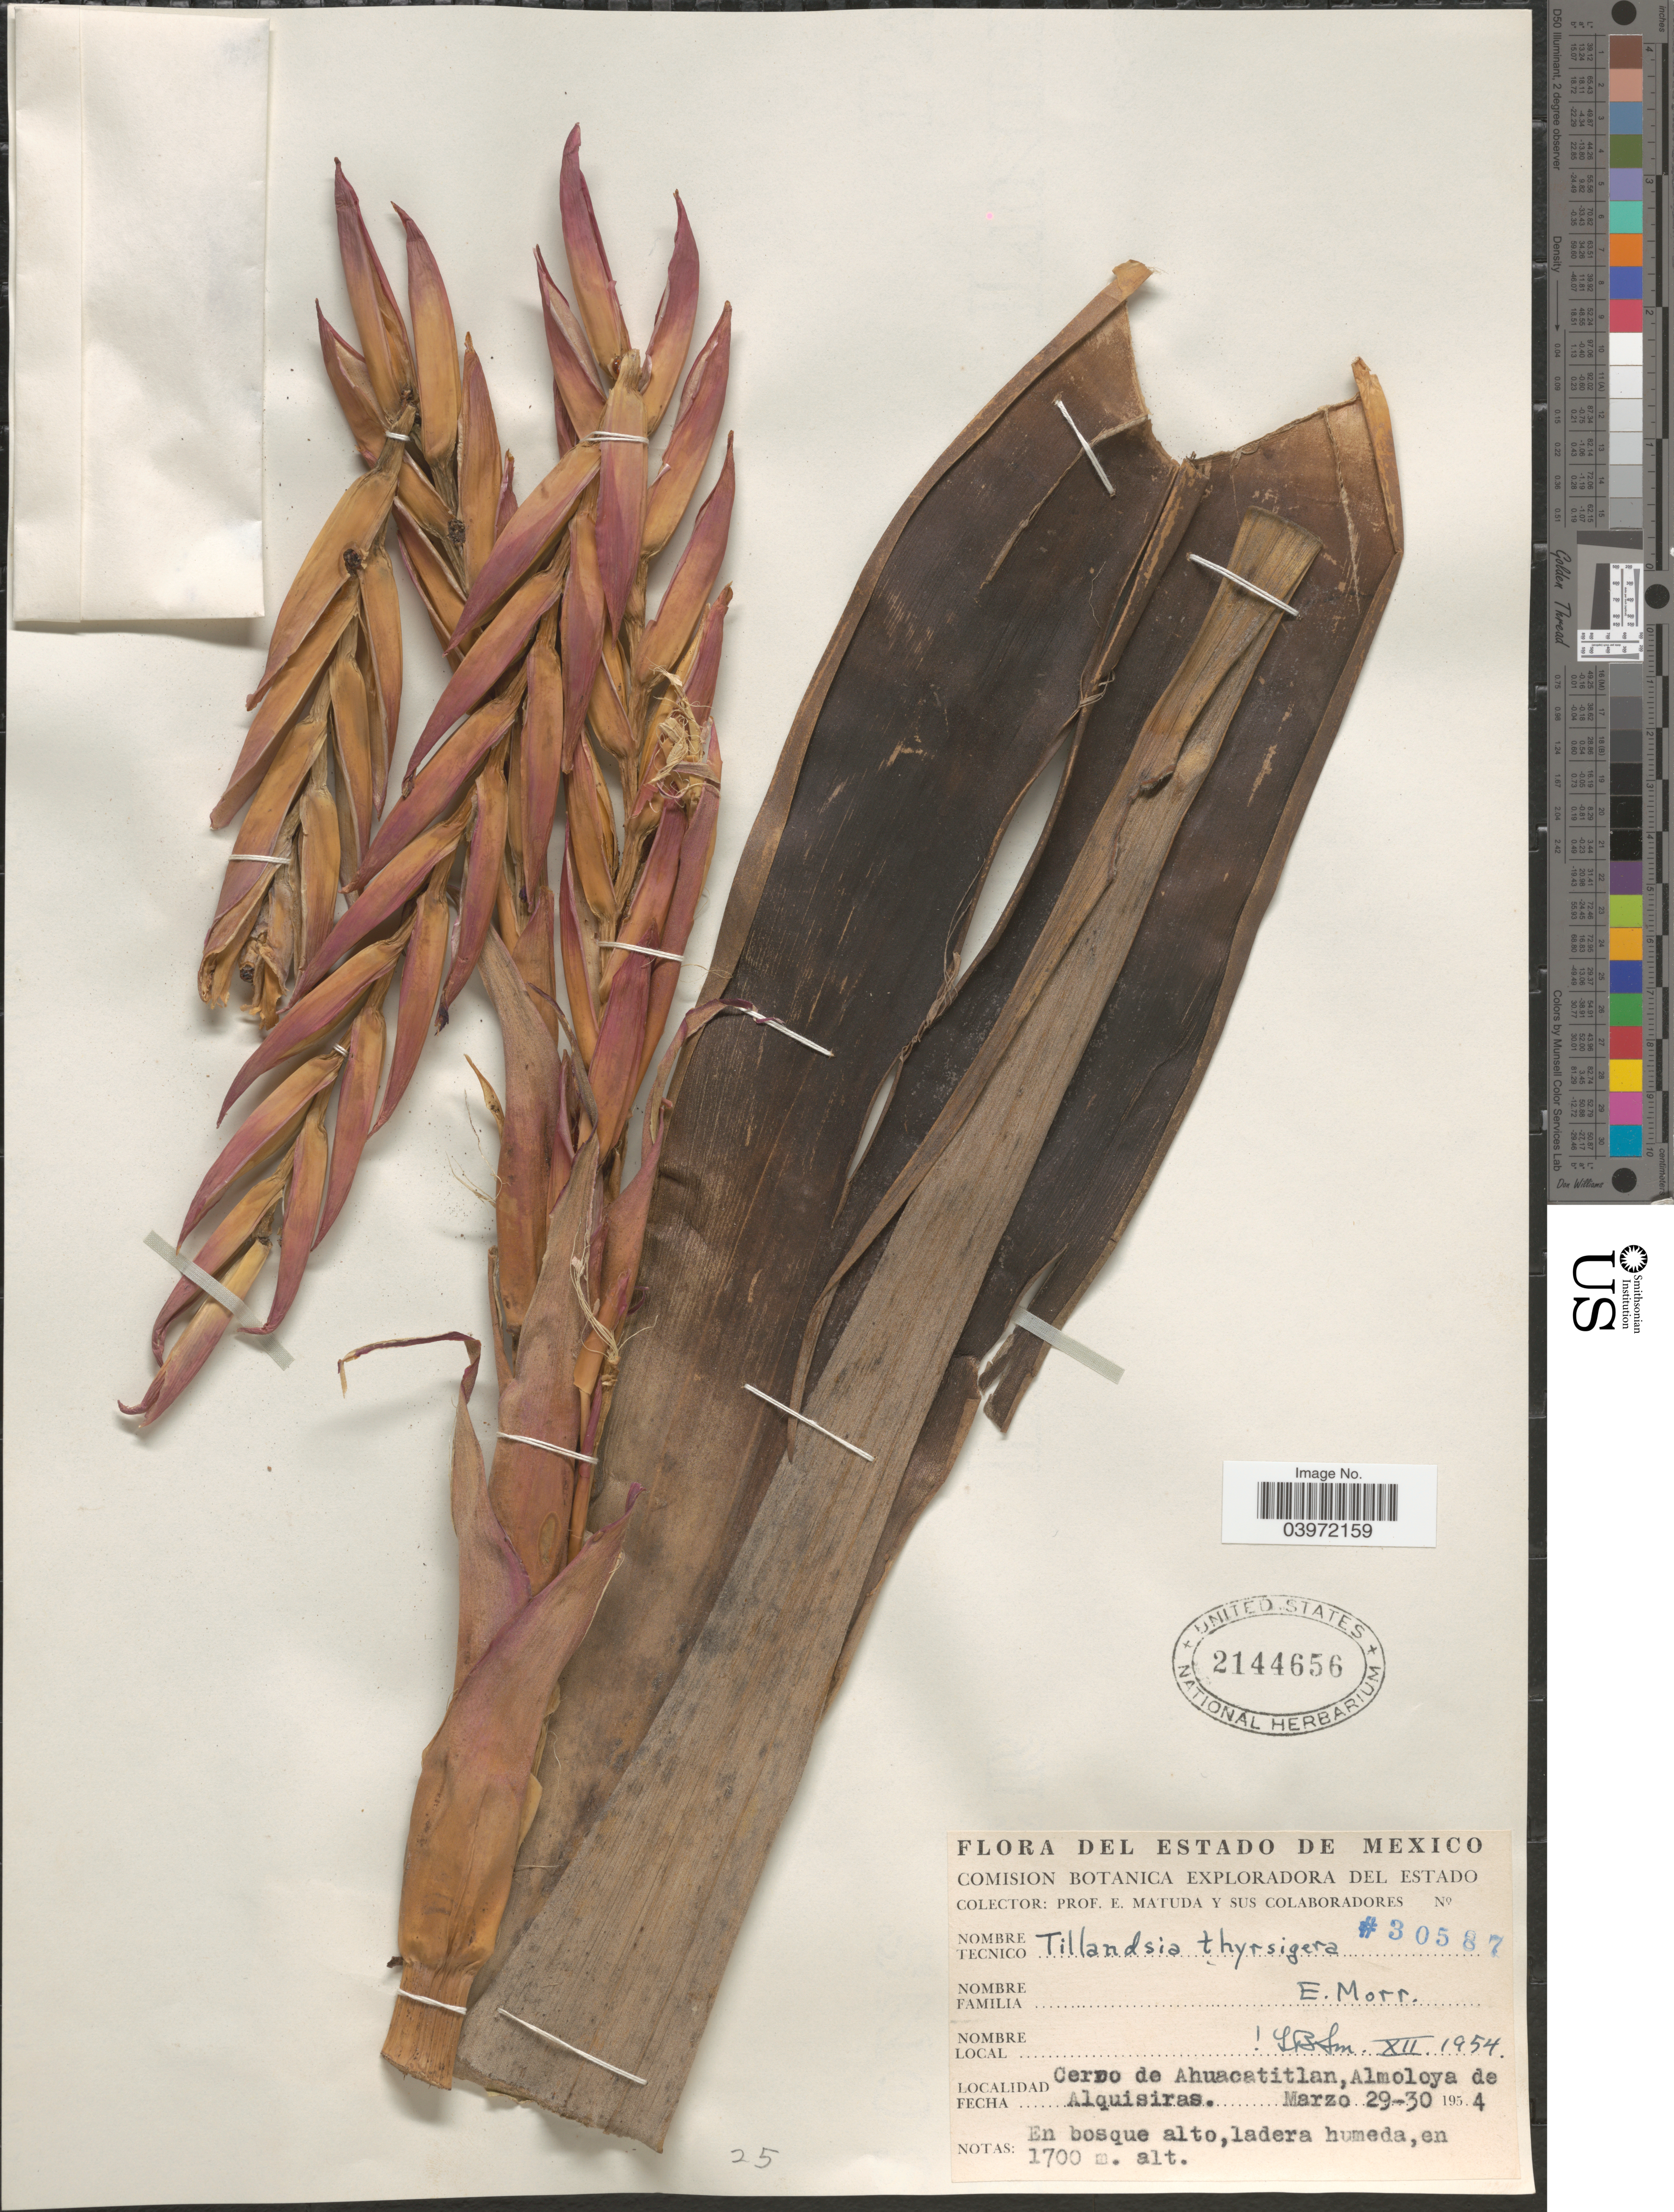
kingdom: Plantae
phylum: Tracheophyta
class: Liliopsida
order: Poales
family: Bromeliaceae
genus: Tillandsia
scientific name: Tillandsia thyrsigera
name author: É. Morren ex Baker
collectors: E. Matuda & Sus Colaboradores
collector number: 30587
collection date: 1954-05-29/1954-05-30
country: Mexico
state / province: México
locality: Cerro de Ahuacatitlan, Almoloya de Alquisiras.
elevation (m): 1700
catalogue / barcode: US 2144656